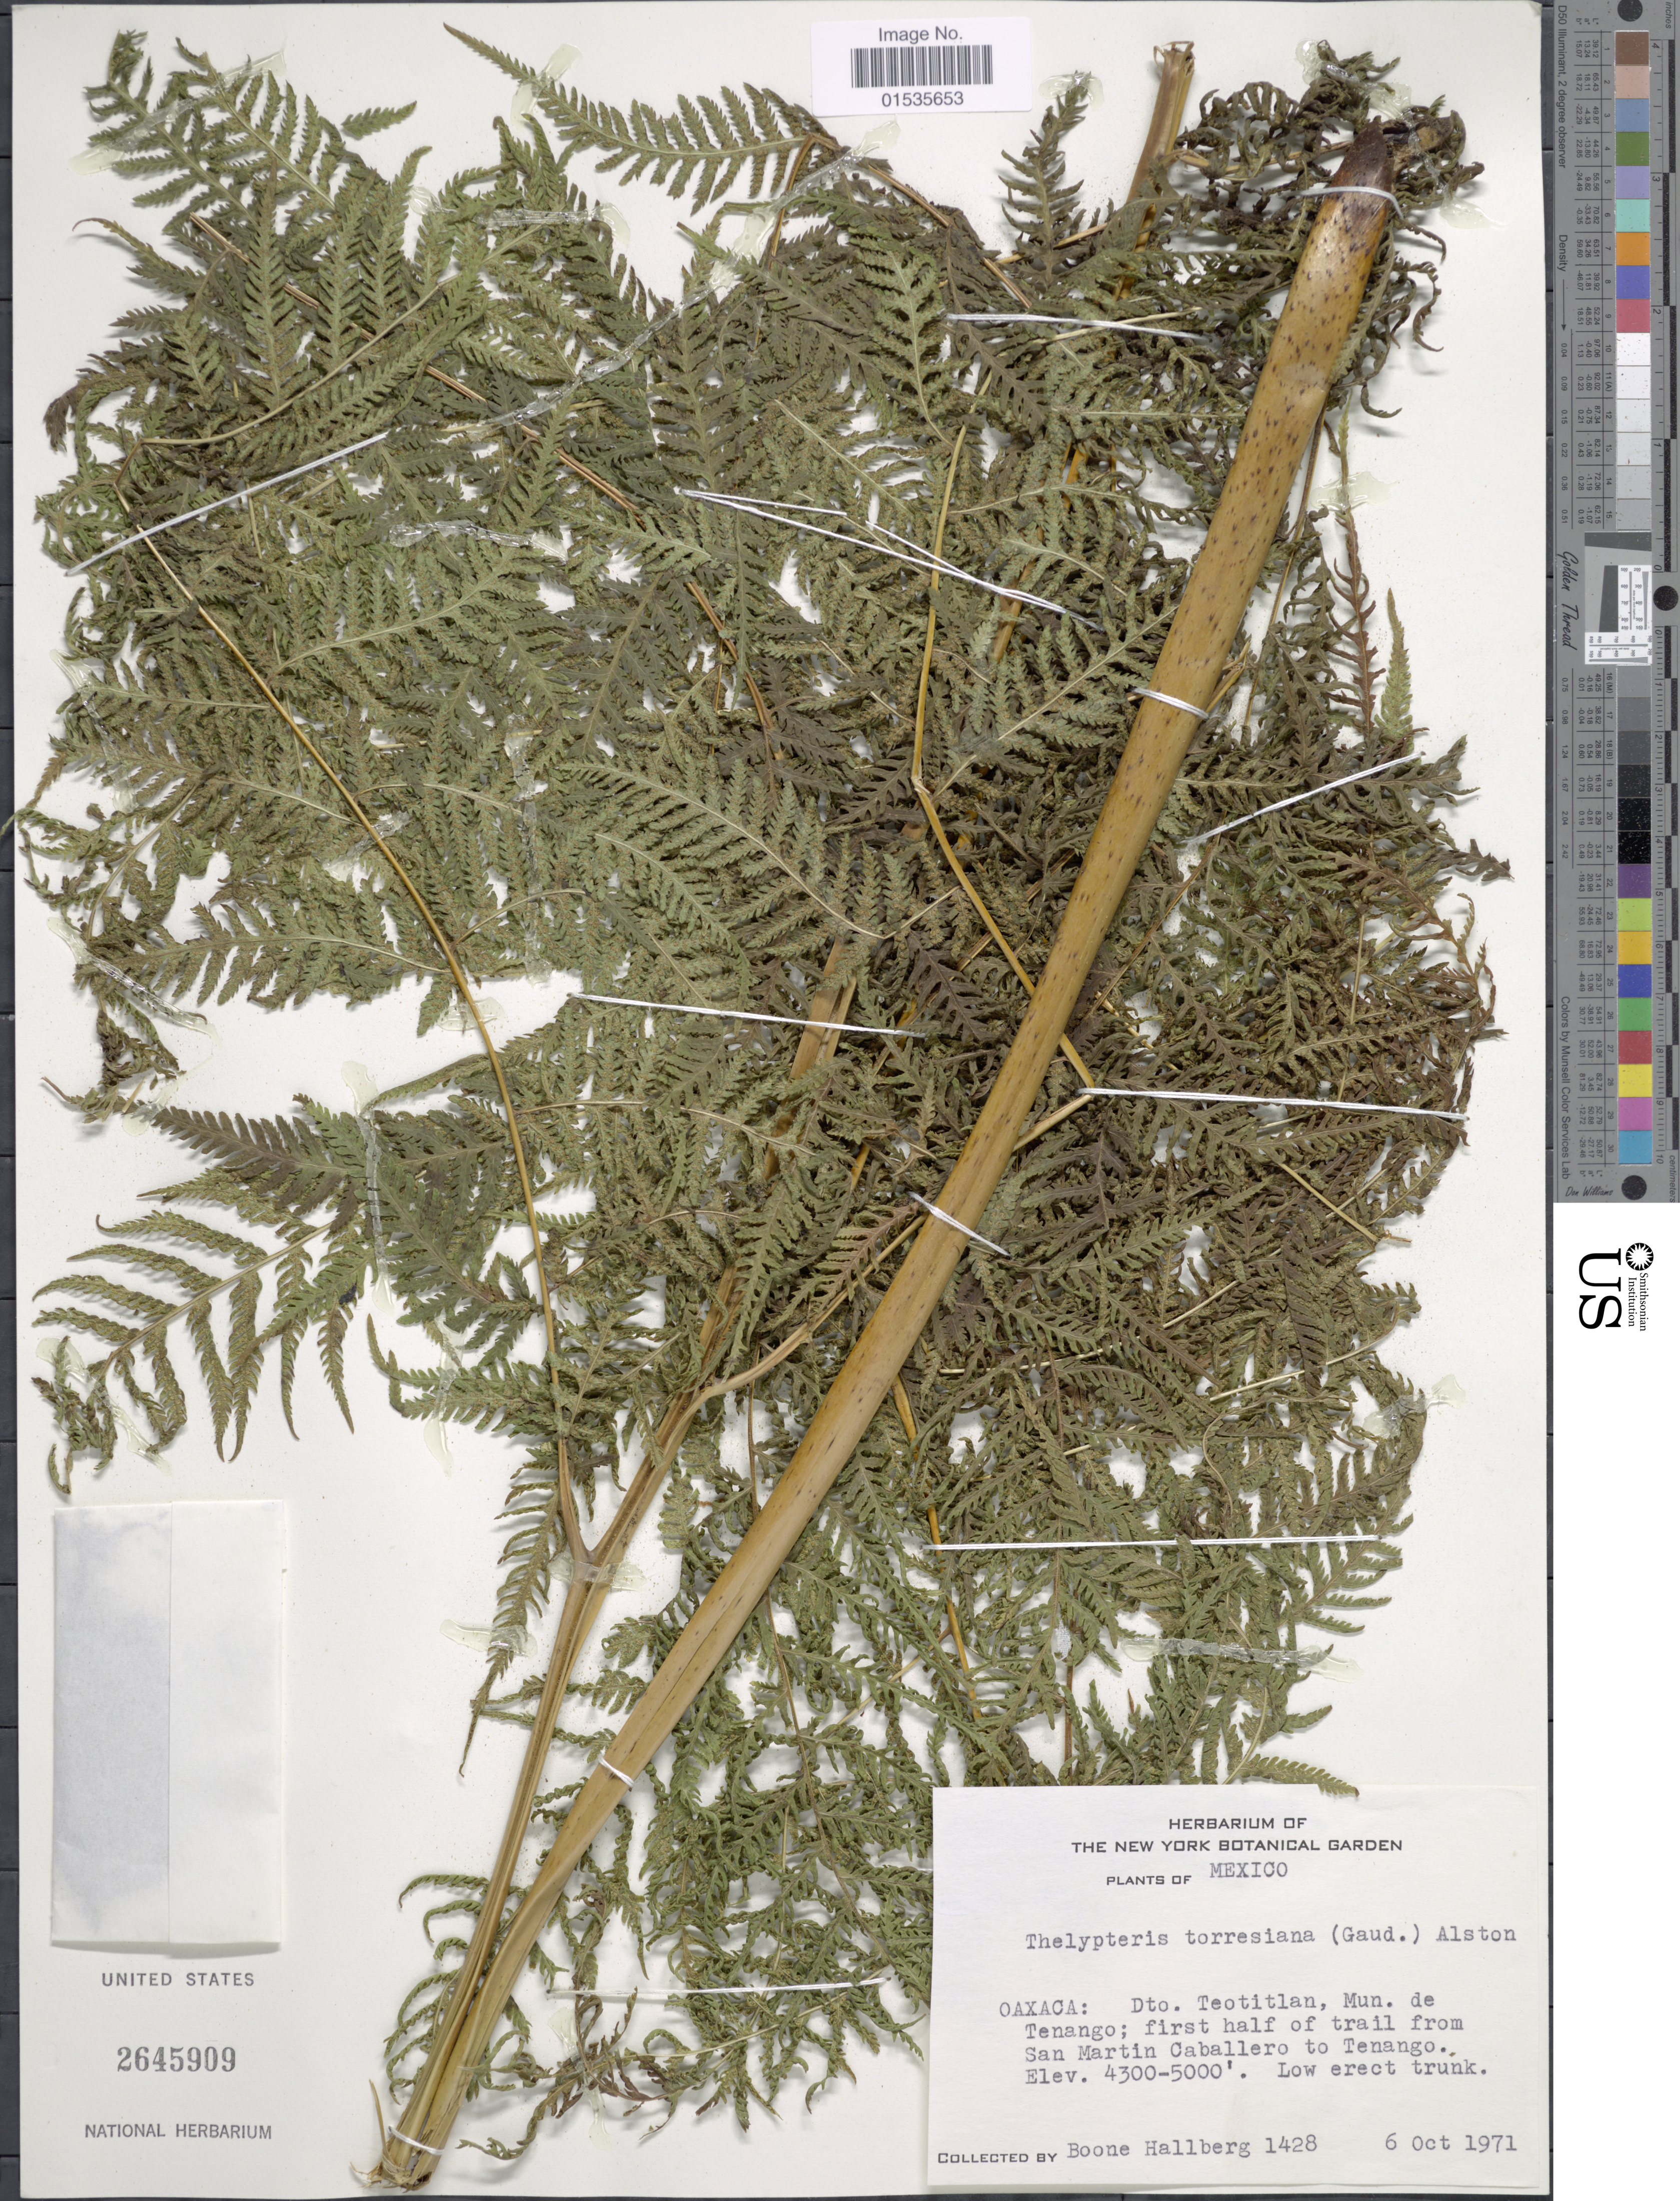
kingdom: Plantae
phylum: Tracheophyta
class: Polypodiopsida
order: Polypodiales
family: Thelypteridaceae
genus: Macrothelypteris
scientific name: Macrothelypteris torresiana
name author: (Gaudich.) Ching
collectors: B. Hallberg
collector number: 1428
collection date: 1971-10-06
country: Mexico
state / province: Oaxaca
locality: Mexico, Oaxaca: Dto. Teotitlan, Mun. de Tenago; first half of trail from San Martin Caballero to Tenango.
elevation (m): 1311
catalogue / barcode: US 2645909